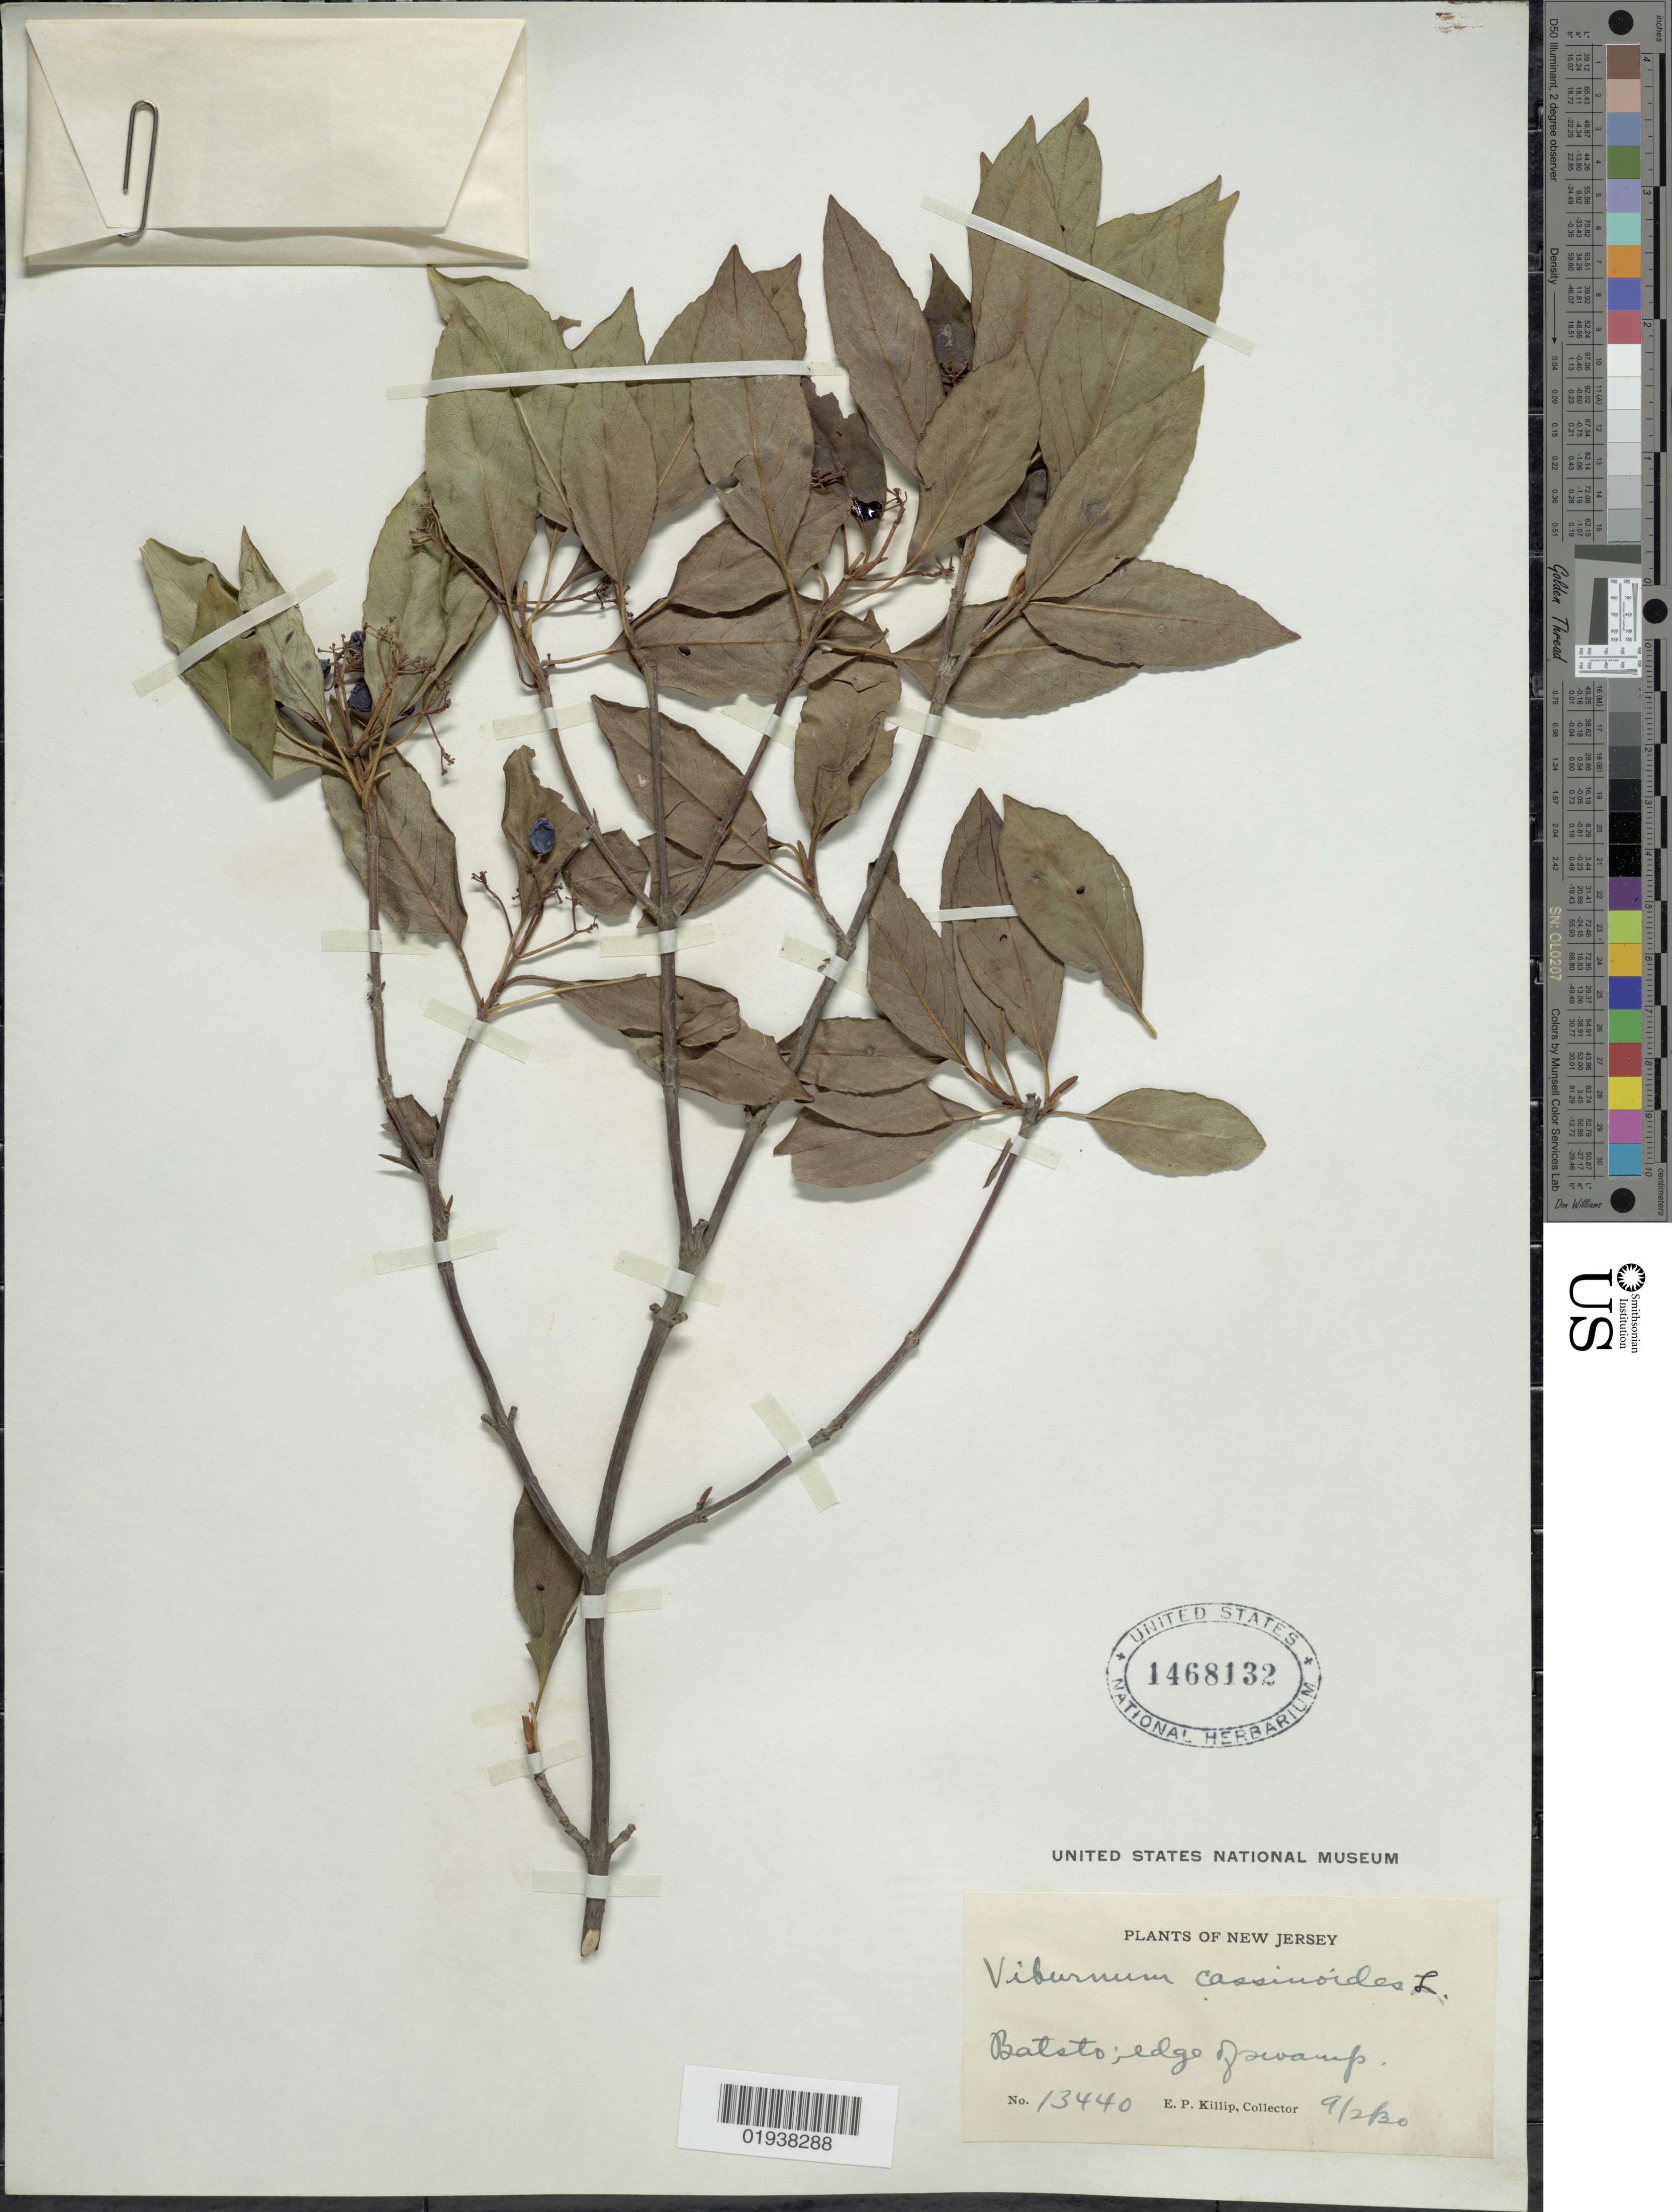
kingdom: Plantae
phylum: Tracheophyta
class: Magnoliopsida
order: Dipsacales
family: Viburnaceae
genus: Viburnum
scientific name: Viburnum cassinoides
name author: L.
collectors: E. P. Killip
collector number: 13440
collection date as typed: Transcribed d/m/y: 2/9/30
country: United States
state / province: New Jersey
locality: Batsto.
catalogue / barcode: US 1468132